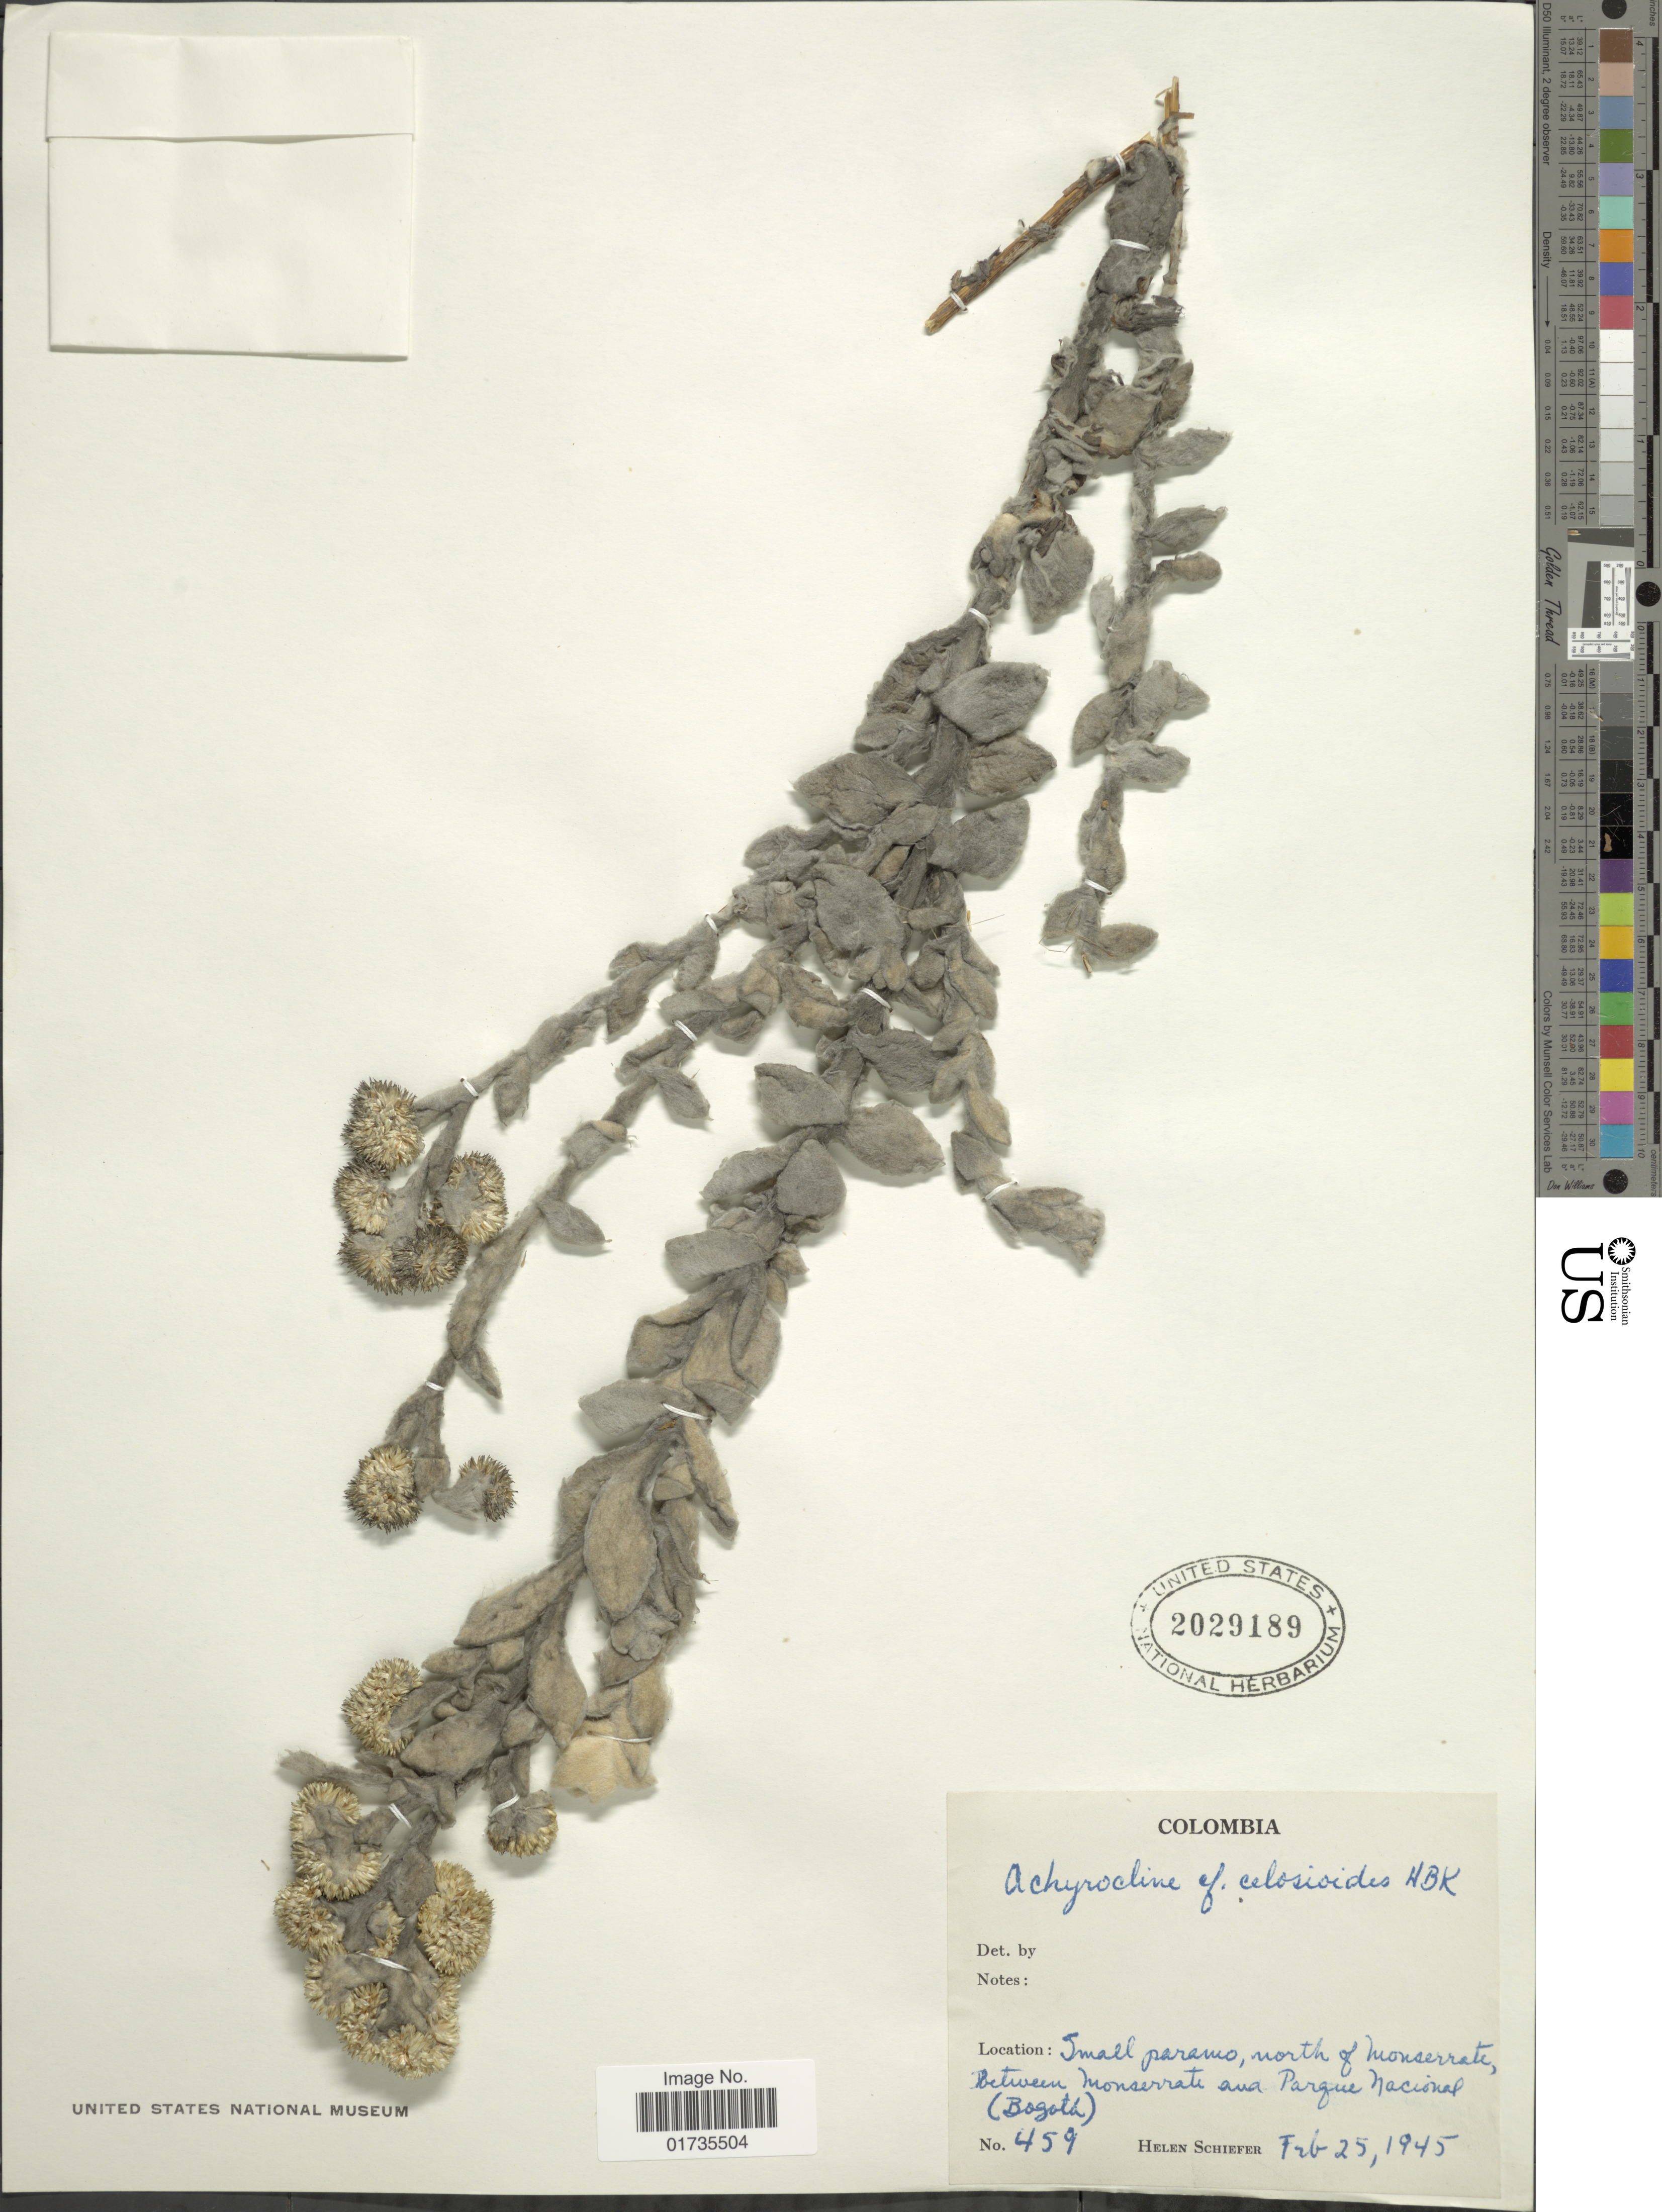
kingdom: Plantae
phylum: Tracheophyta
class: Magnoliopsida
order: Asterales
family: Asteraceae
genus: Achyrocline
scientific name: Achyrocline crassiceps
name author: S.F. Blake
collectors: H. Schiefer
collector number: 459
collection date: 1945-02-25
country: Colombia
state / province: Bogota D.C.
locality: Colombia. Small paramo, north of Monserrate, Between Monserrate and Parque Nacional (Bogota)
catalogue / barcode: US 2029189